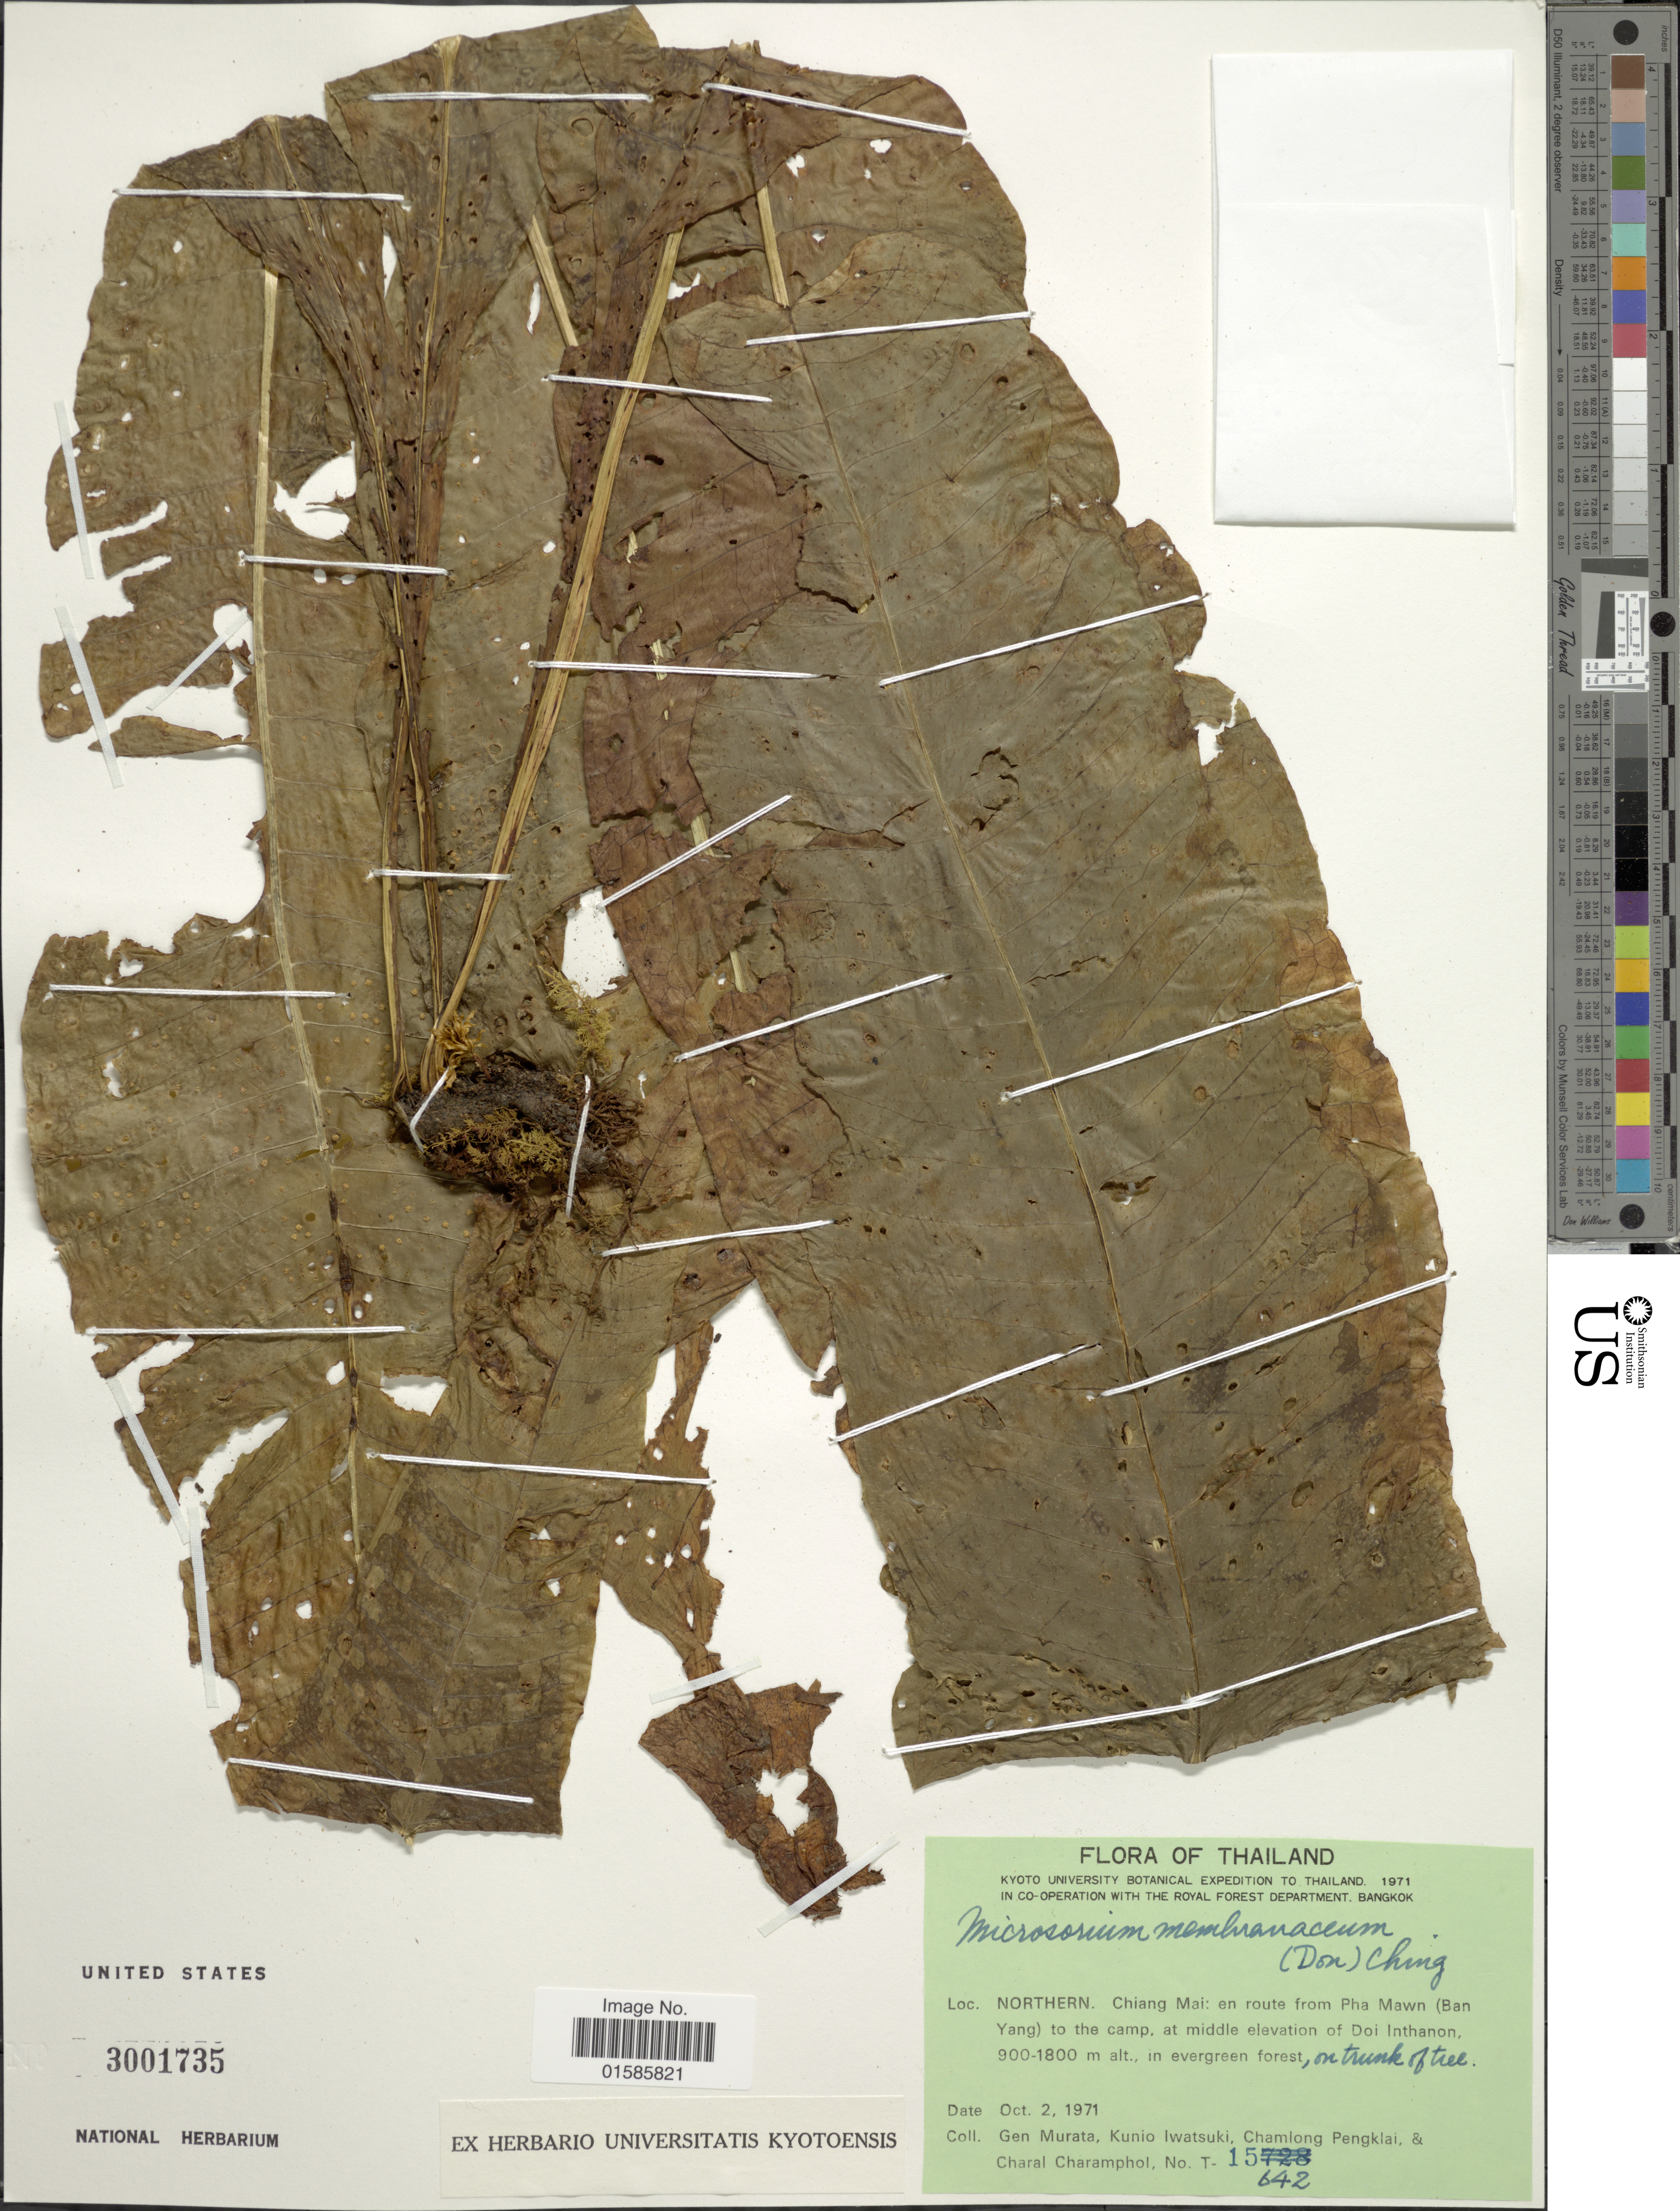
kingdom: Plantae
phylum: Tracheophyta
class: Polypodiopsida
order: Polypodiales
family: Polypodiaceae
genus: Microsorum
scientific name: Microsorum membranaceum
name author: (D. Don) Ching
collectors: G. Murata, K. Iwatsuki, C. Pengklai & C. Charamphol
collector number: T 15642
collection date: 1971-10-02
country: Thailand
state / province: Chiang Mai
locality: Northern, Chiang Mai: en route from Oha Mawn (Ban Yang) to the camp, at middle elevation of Doi Inthanon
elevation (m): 900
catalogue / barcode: US 3001735